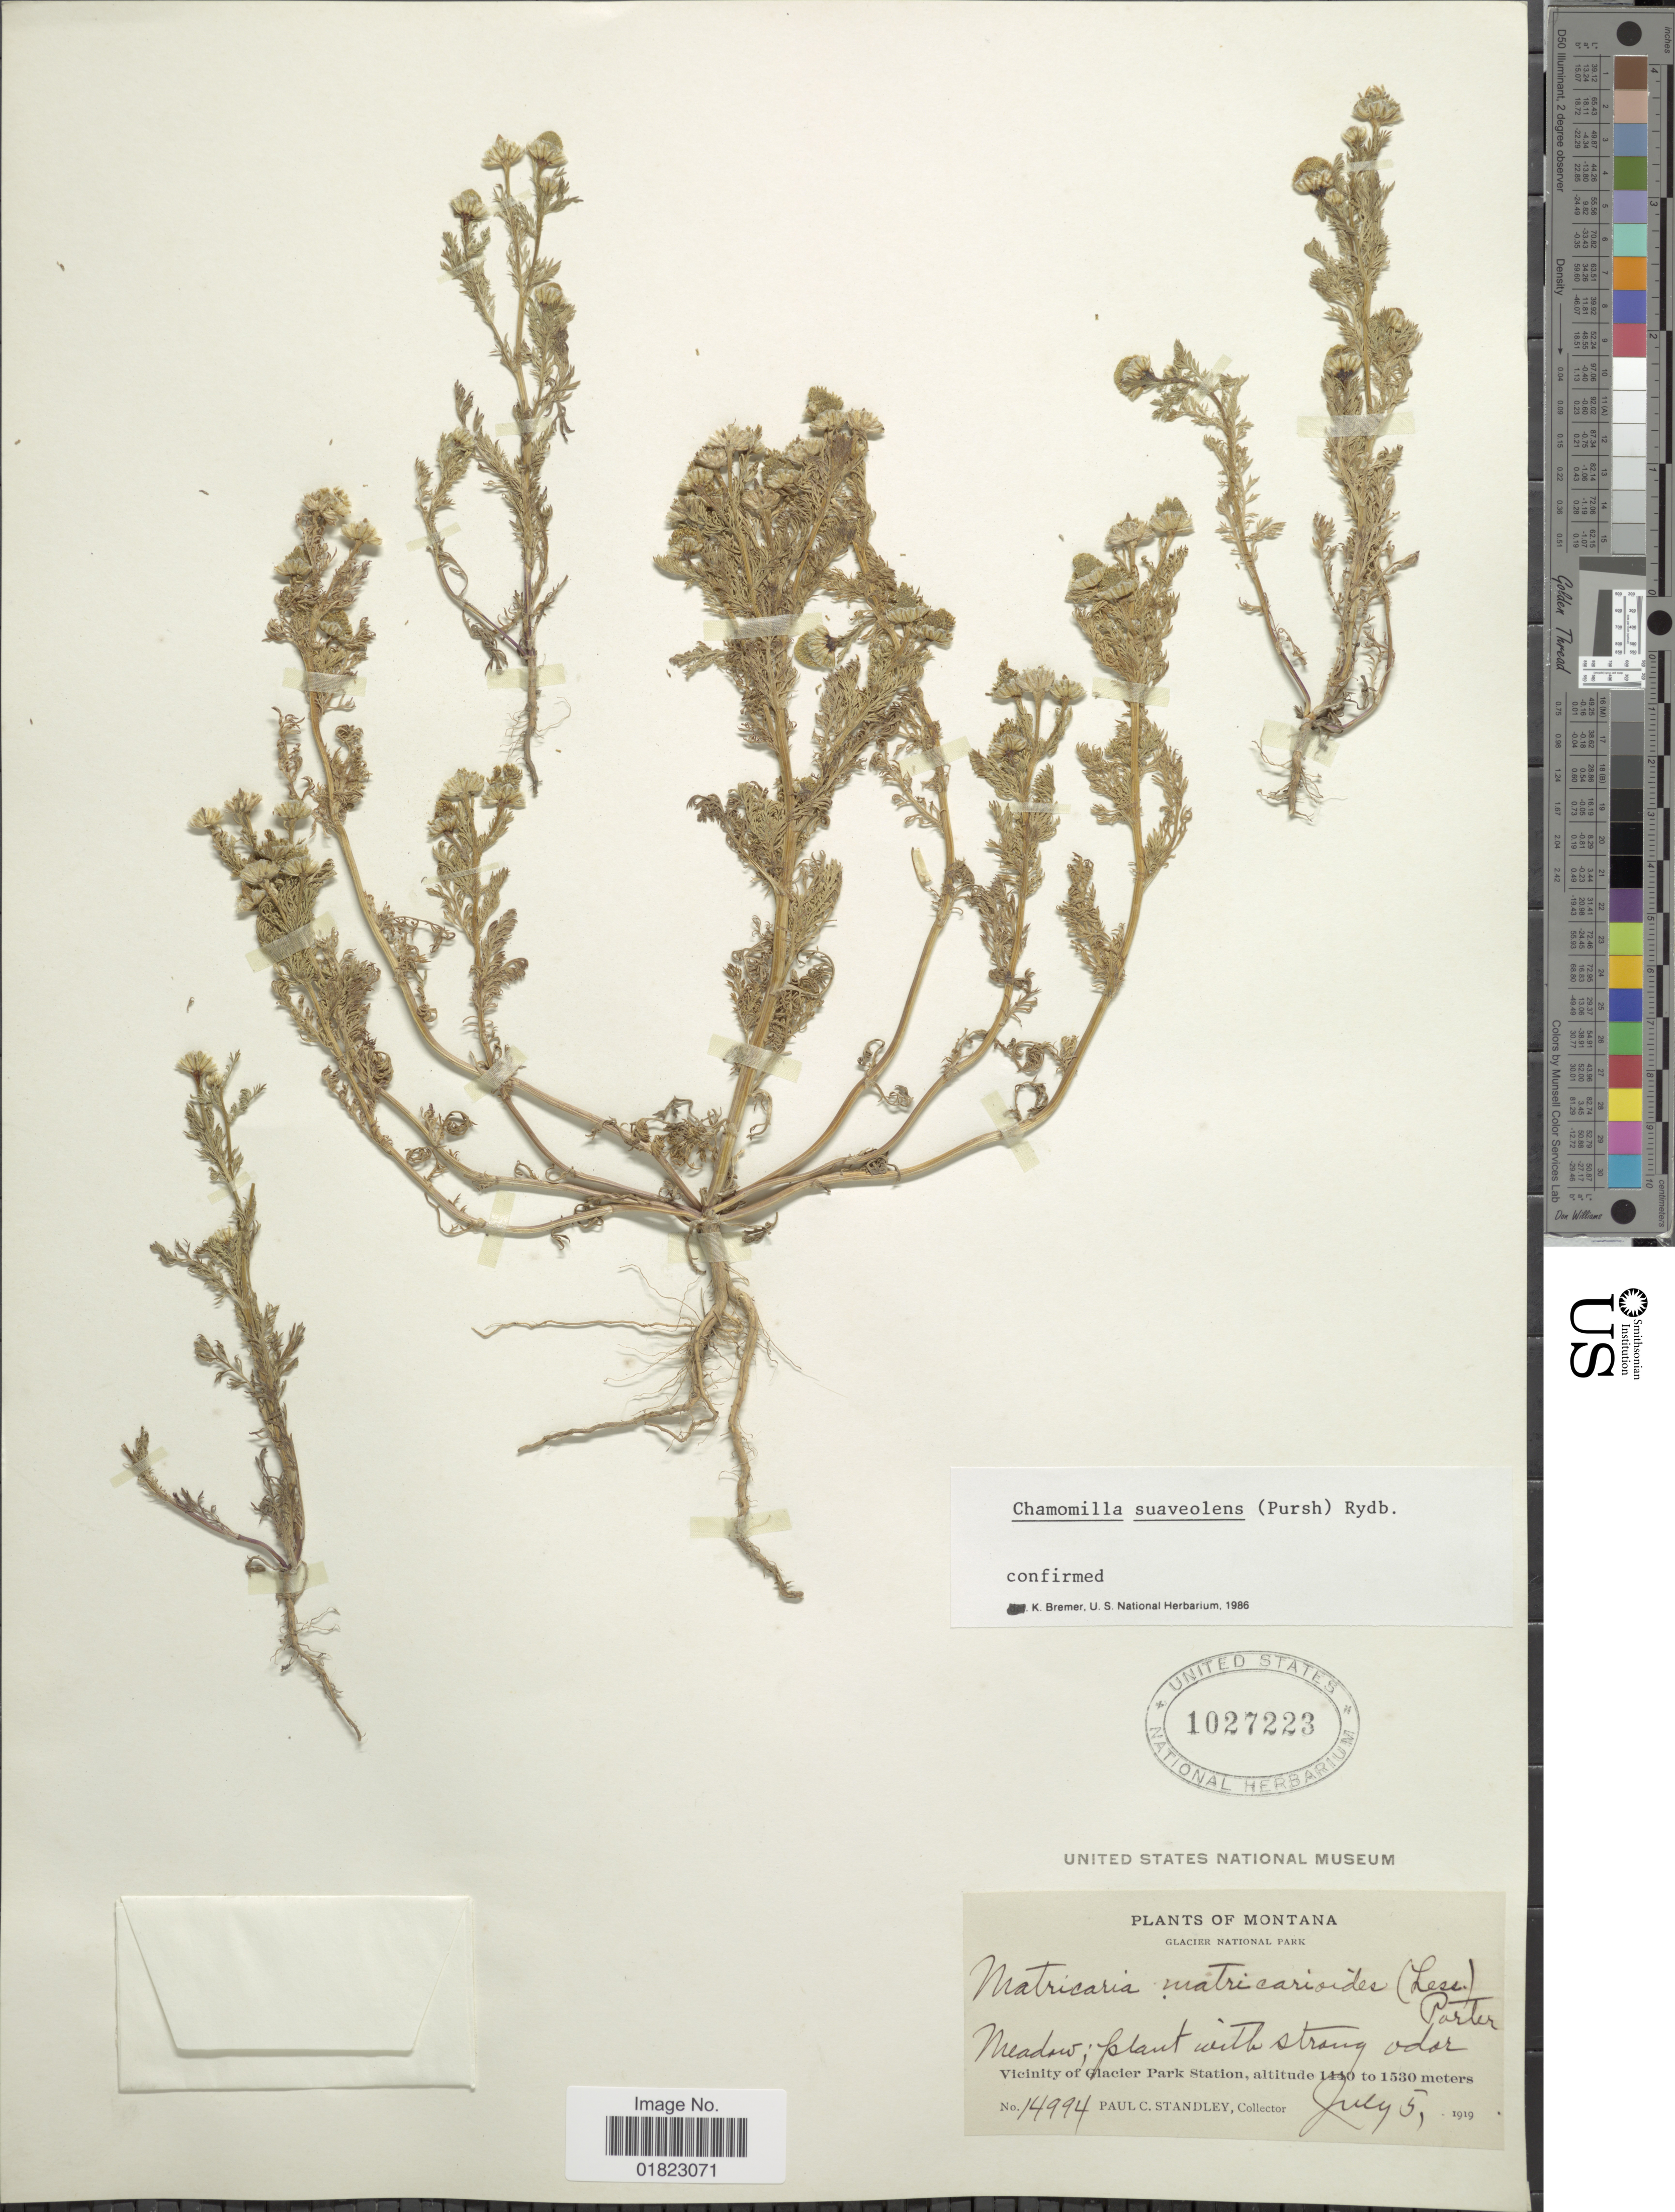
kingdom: Plantae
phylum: Tracheophyta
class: Magnoliopsida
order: Asterales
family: Asteraceae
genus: Matricaria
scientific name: Matricaria matricarioides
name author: (Less.) Porter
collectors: P. C. Standley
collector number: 14994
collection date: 1919-07-05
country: United States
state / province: Montana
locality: Montana, Glacier National Park, Meadow, Vicinity of Glacier Park Station.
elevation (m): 1440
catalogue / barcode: US 1027223